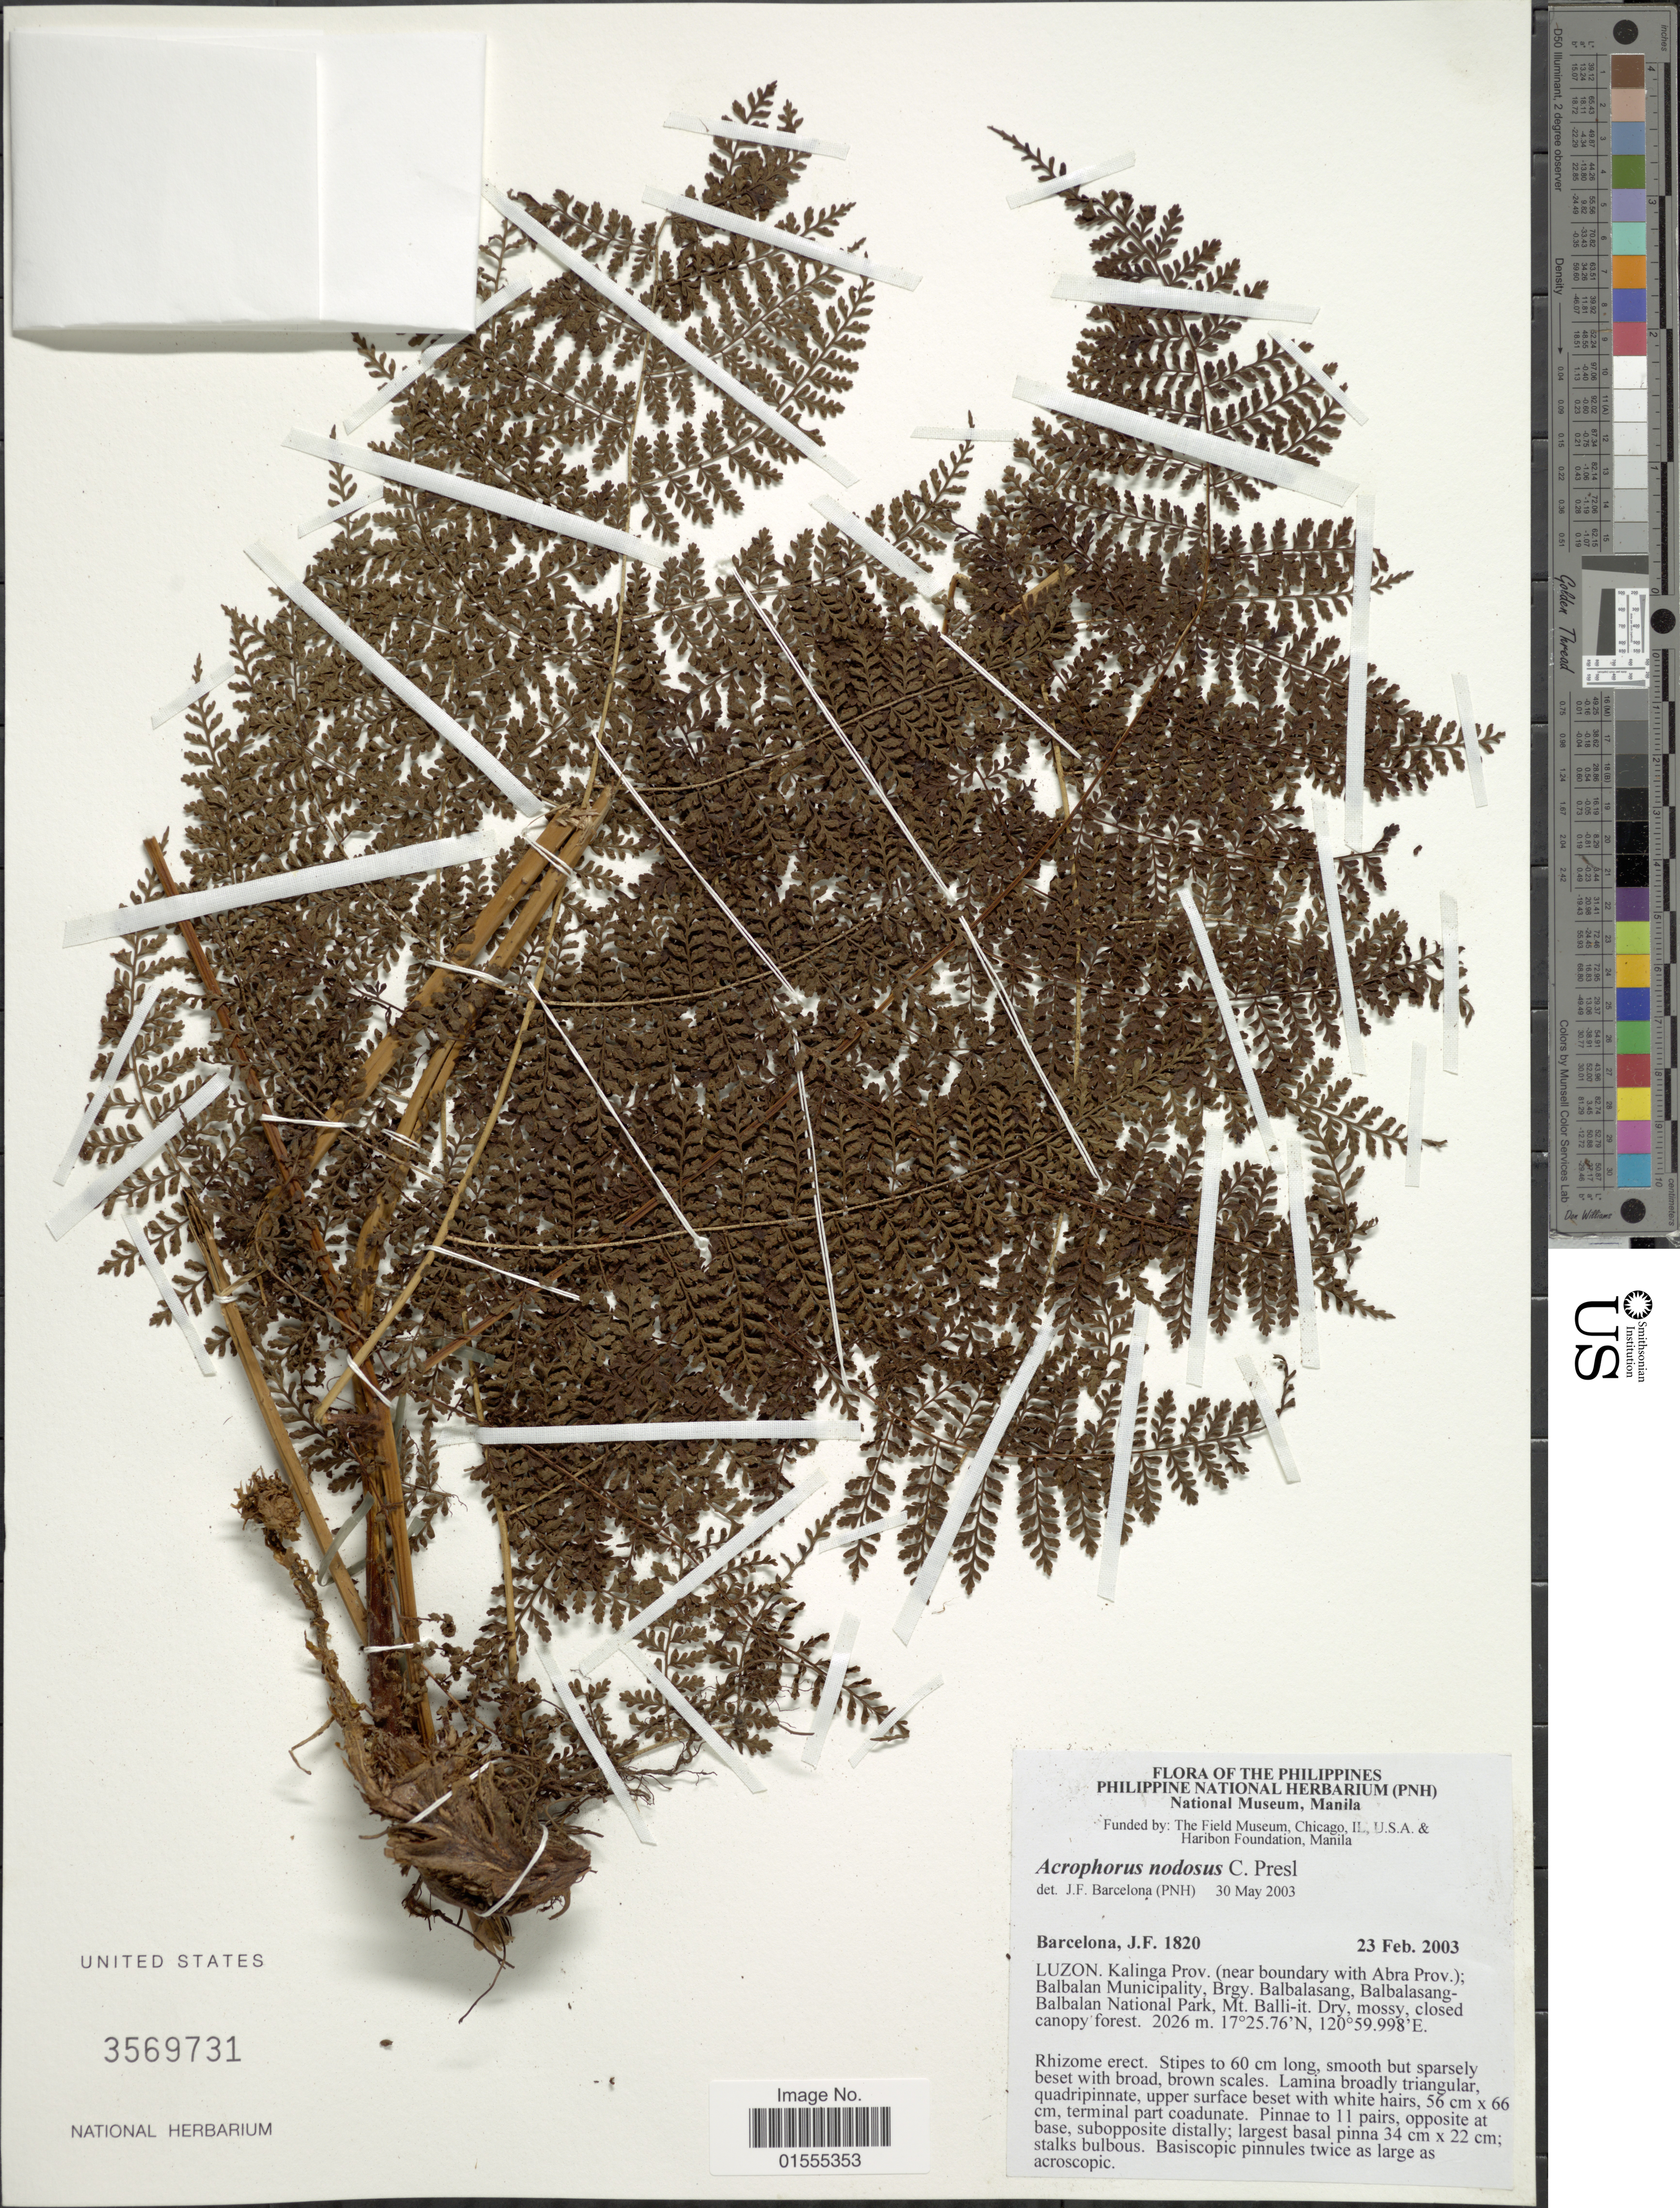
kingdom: Plantae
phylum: Tracheophyta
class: Polypodiopsida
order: Polypodiales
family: Dryopteridaceae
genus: Dryopteris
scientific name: Dryopteris nodosa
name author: (C. Presl) Li Bing Zhang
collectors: J. F. Barcelona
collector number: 1820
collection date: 2003-02-23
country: Philippines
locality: Luzon. Kalinga Prov. (near boundary with Abra Prov); Balbalan Municipality, Brgy. Balbalasang, Balbalasang-Balbalan National Park, Mt Balli-it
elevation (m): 2026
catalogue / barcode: US 3569731